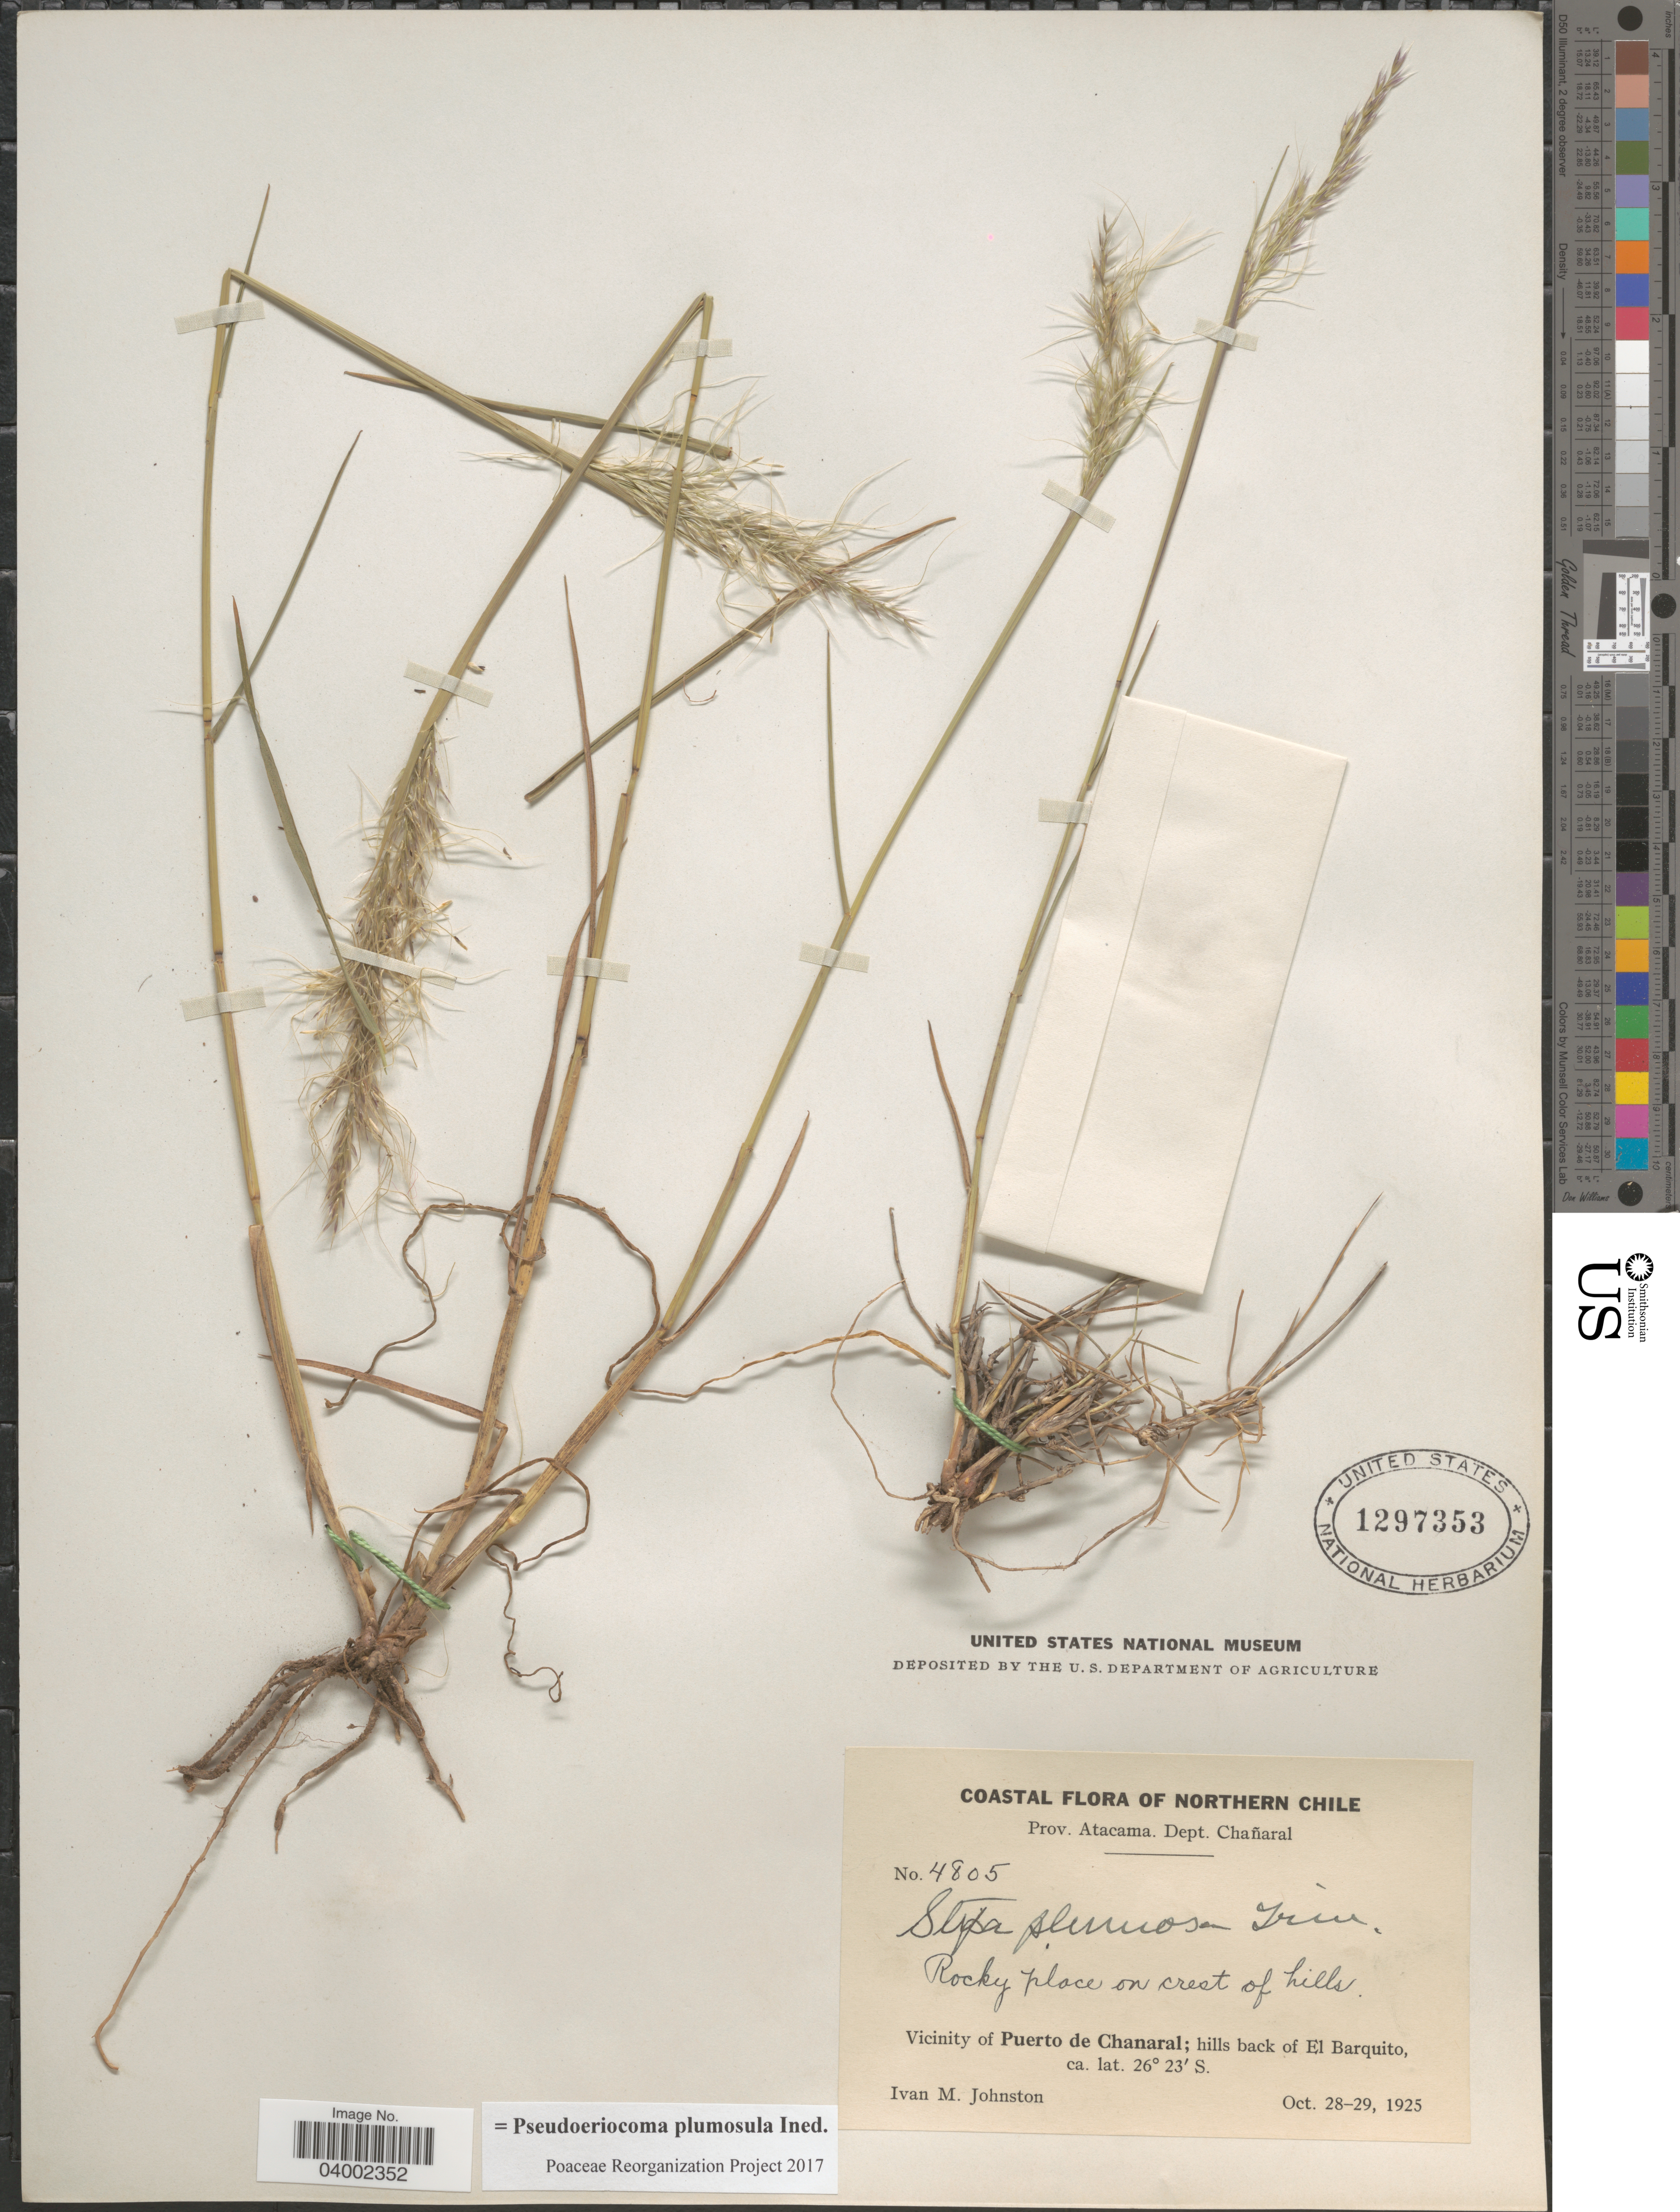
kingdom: Plantae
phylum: Tracheophyta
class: Liliopsida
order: Poales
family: Poaceae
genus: Pseudoeriocoma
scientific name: Pseudoeriocoma plumosula ined.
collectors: I.M. Johnston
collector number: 4805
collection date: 1925-10-28/1925-10-29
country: Chile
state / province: Atacama (III)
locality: Northern Chile. Dept. Chañaral. Rocky places on crest of hills. Vicinity of Puerto de Chanaral; hills back of El Barquito.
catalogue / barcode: US 1297353